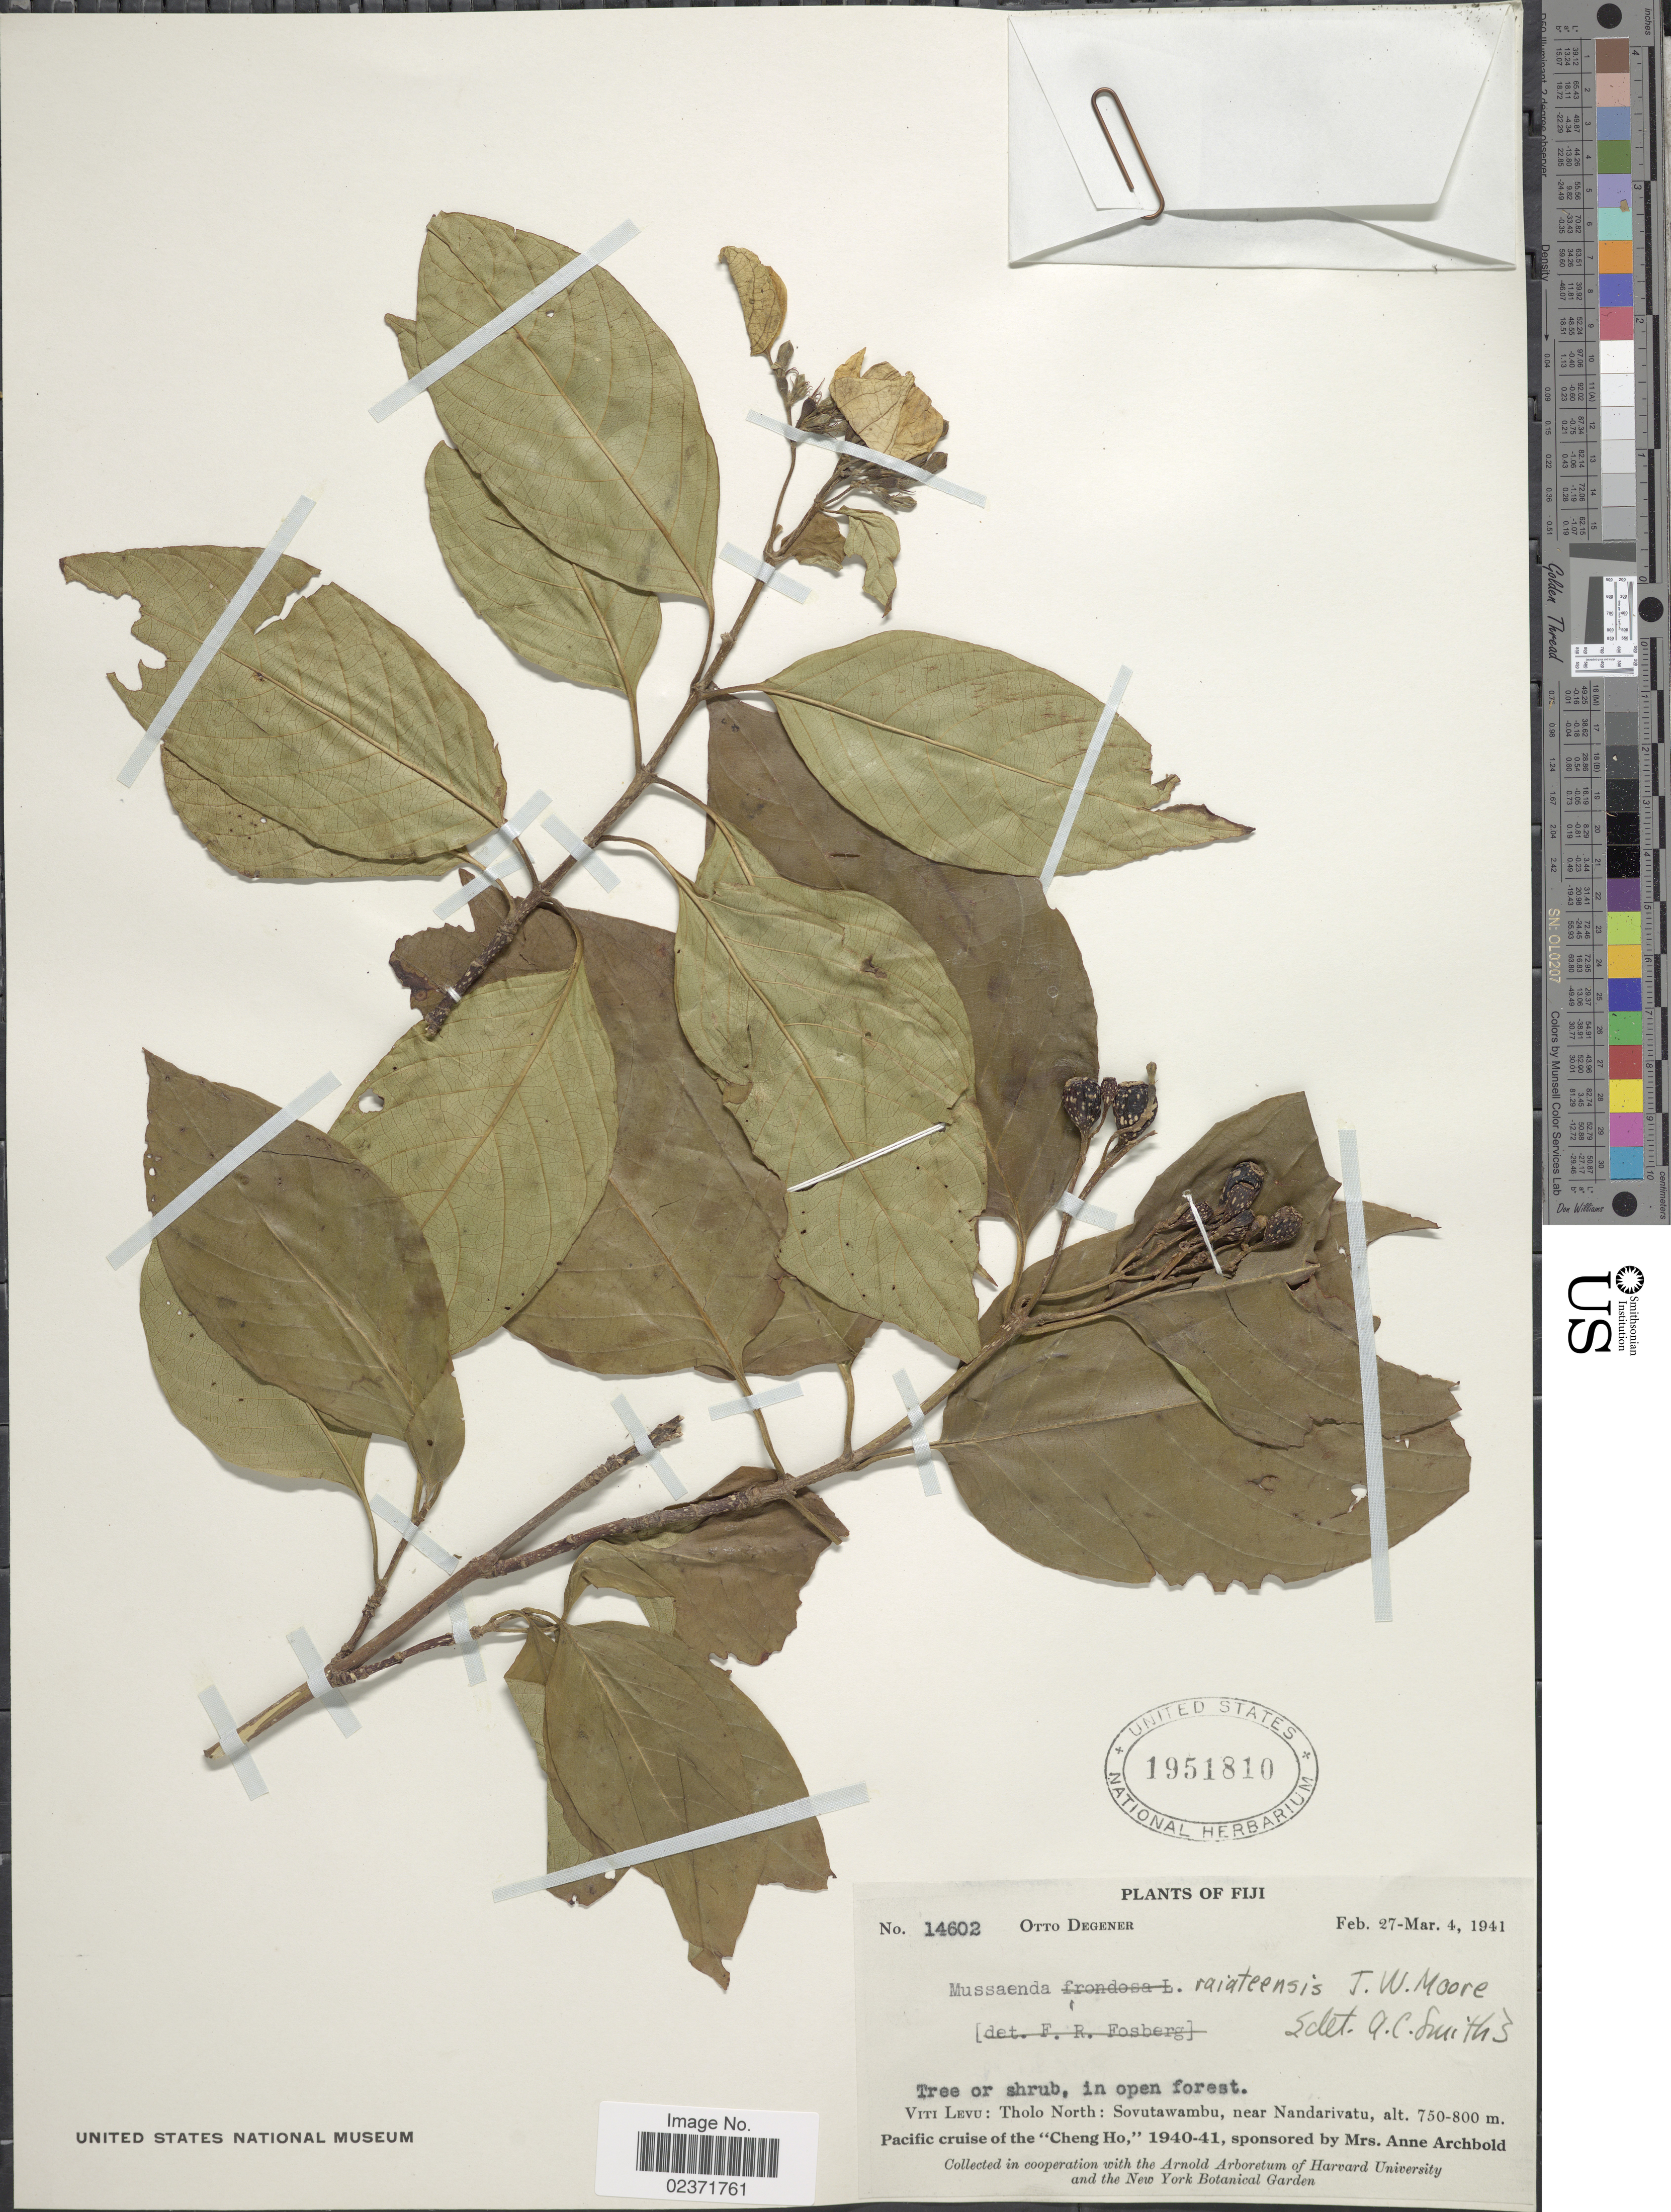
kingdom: Plantae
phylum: Tracheophyta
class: Magnoliopsida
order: Gentianales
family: Rubiaceae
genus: Mussaenda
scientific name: Mussaenda raiateensis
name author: J.W. Moore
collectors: O. Degener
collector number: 14602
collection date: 1941-02-27/1941-03-04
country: Fiji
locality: Viti Levu: Tholo North: Sovutawambu, near Nandarivatu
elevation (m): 750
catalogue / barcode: US 1951810